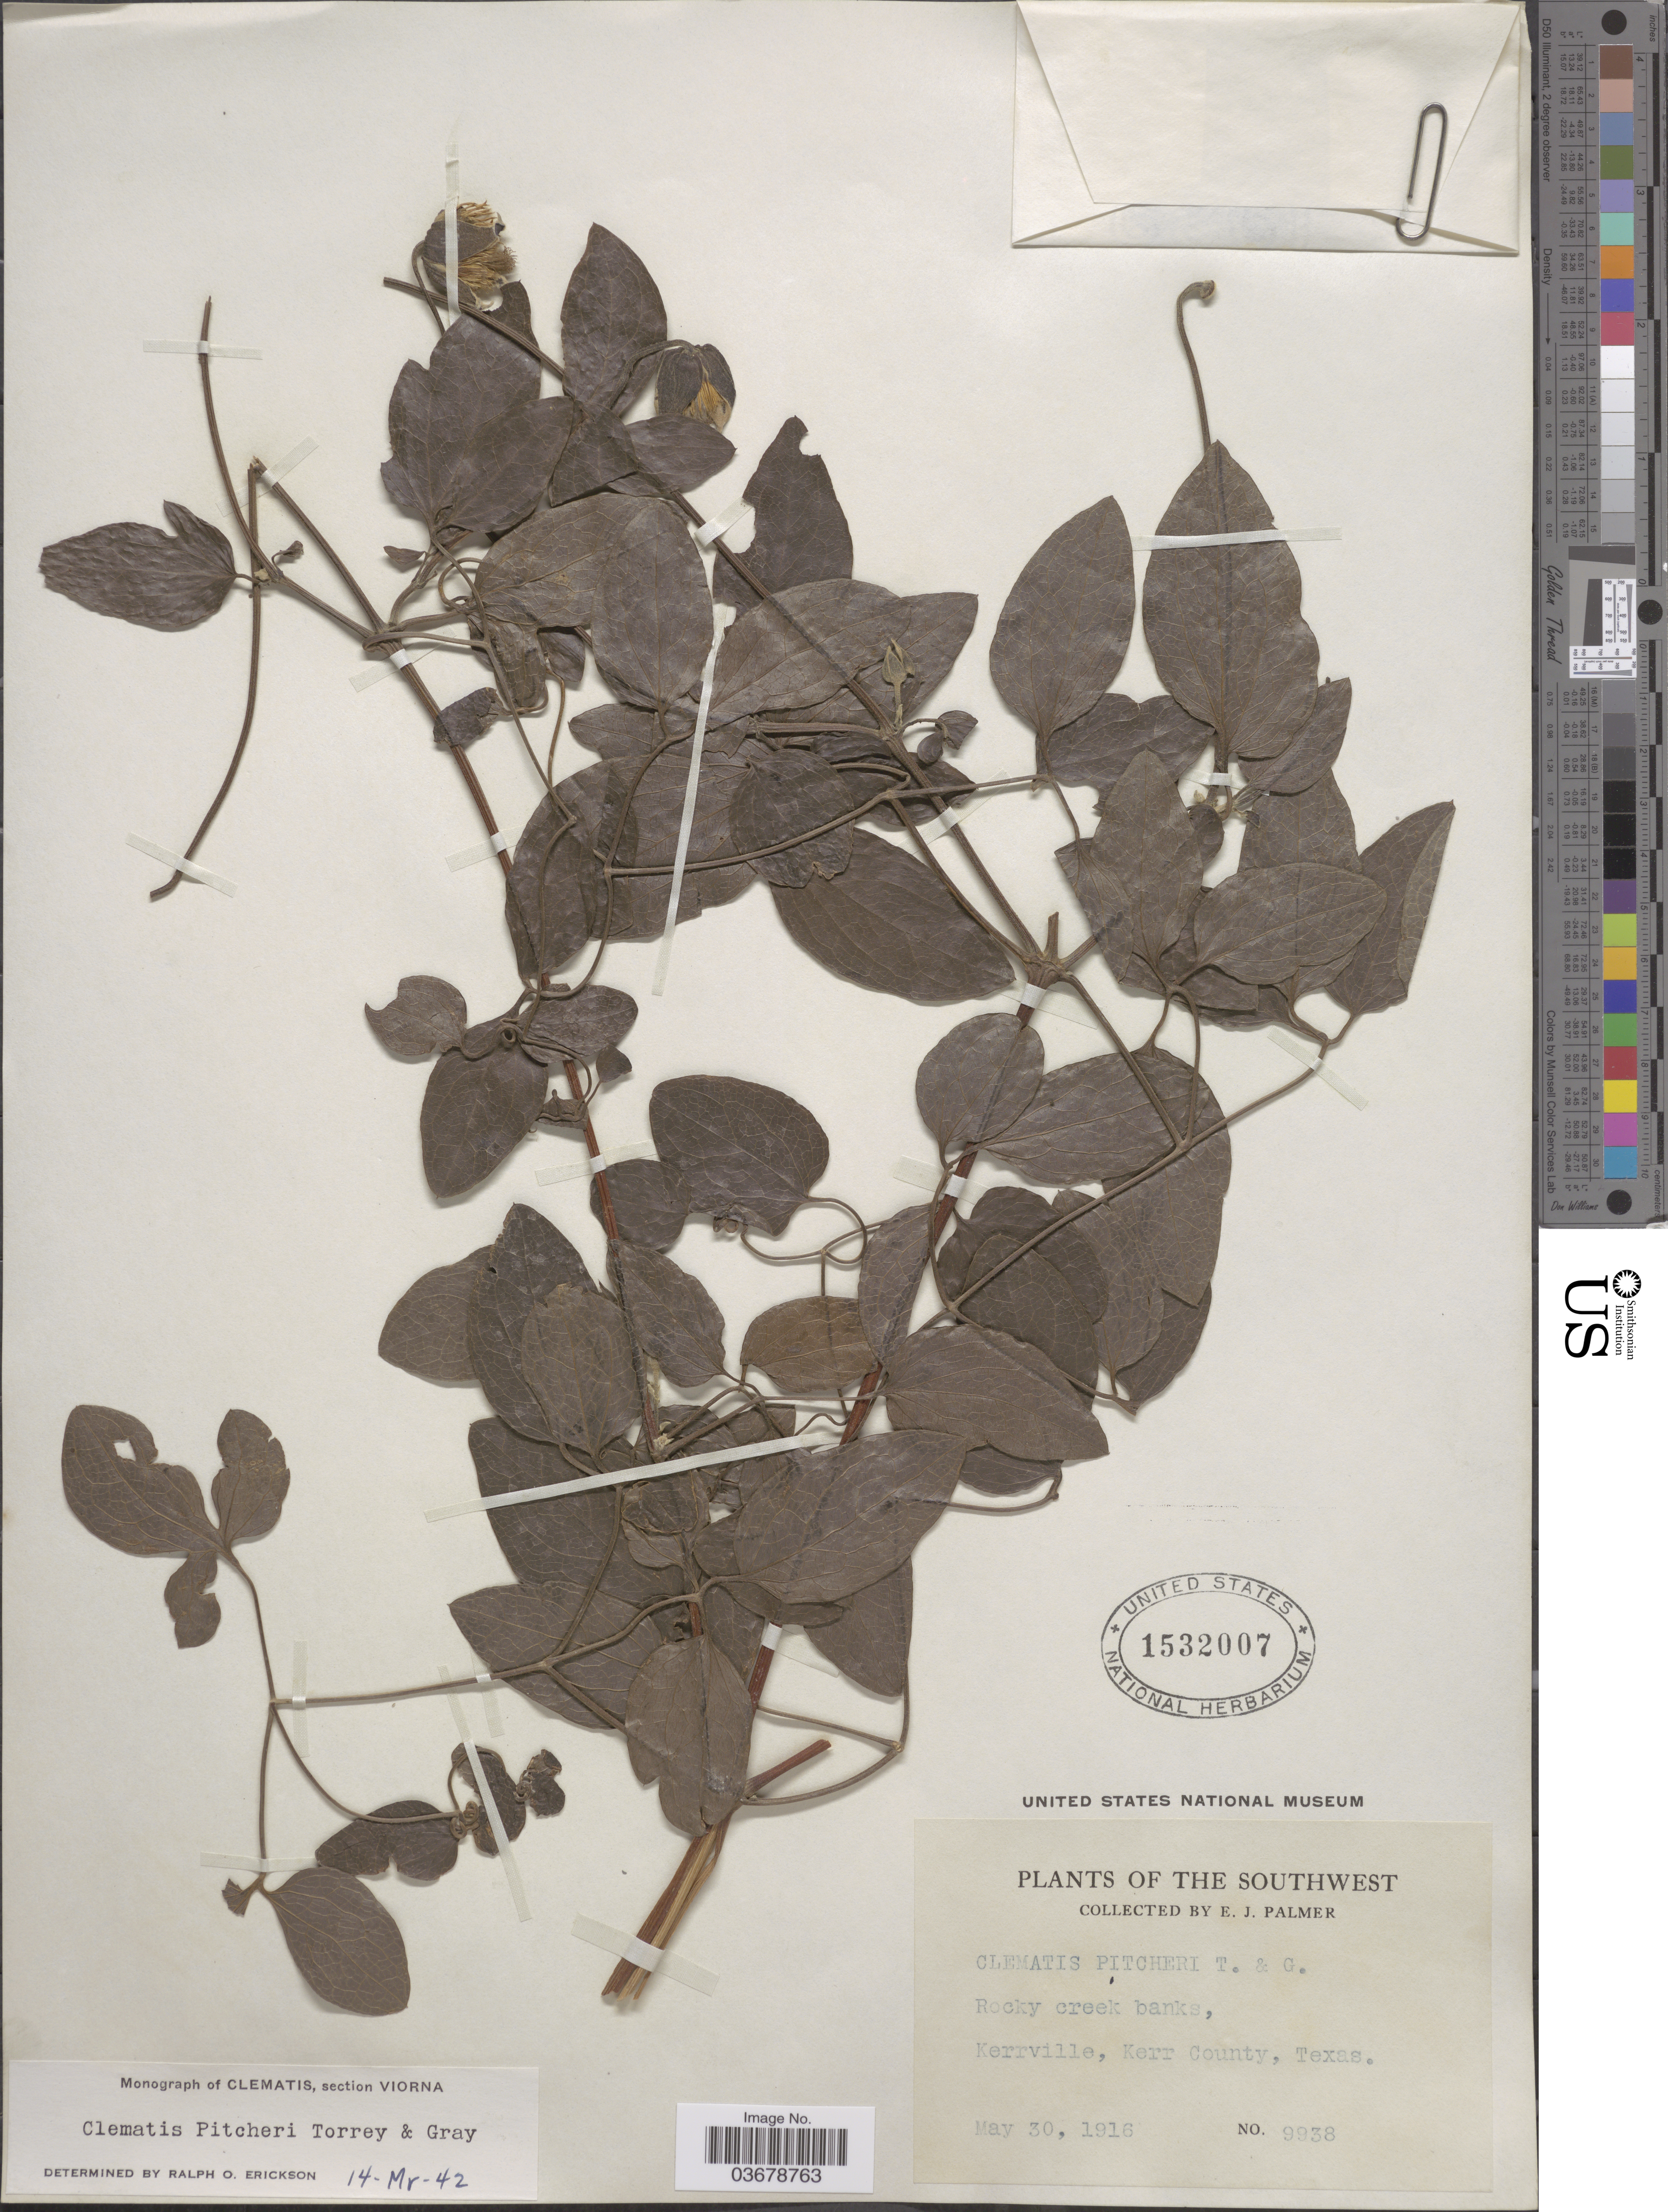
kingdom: Plantae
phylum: Tracheophyta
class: Magnoliopsida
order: Ranunculales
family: Ranunculaceae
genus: Clematis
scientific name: Clematis viorna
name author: L.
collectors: E. J. Palmer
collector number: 9938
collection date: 1916-05-30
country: United States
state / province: Texas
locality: The Southwest. Kerrville, Kerr County.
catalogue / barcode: US 1532007